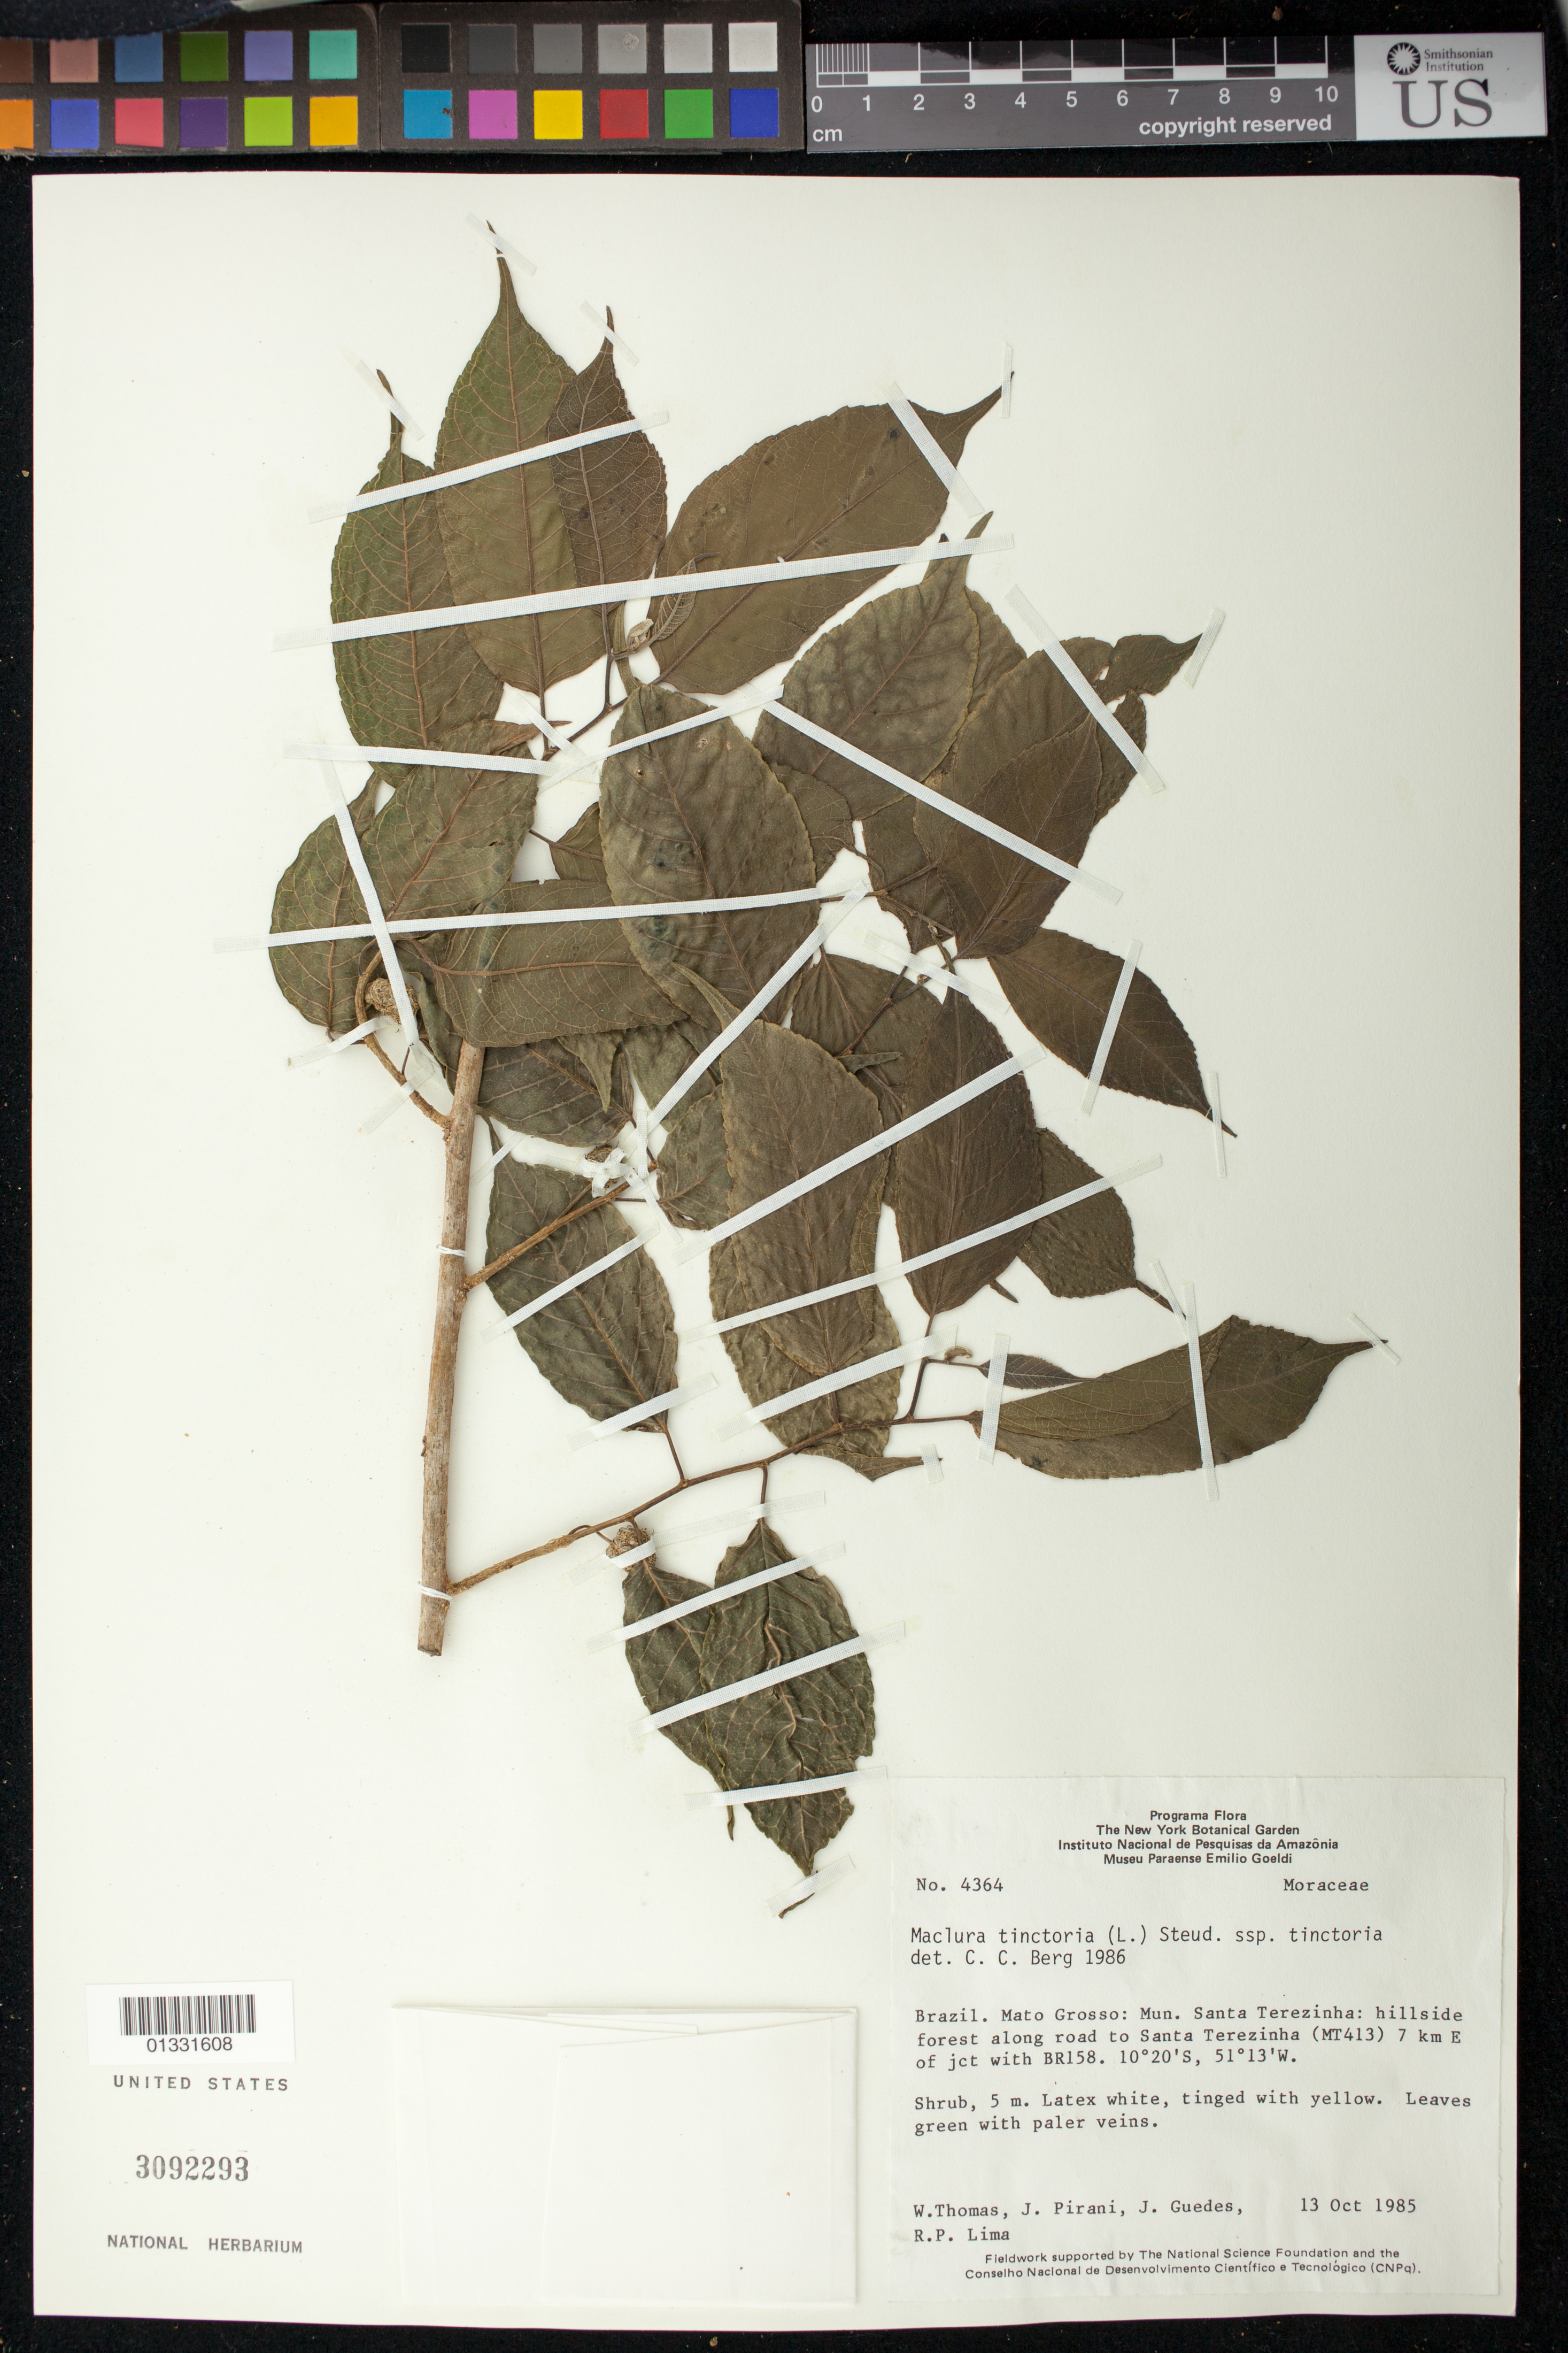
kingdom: Plantae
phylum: Tracheophyta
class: Magnoliopsida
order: Rosales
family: Moraceae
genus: Maclura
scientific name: Maclura tinctoria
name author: (L.) D. Don ex Steud.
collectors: W. Thomas, J. R. Pirani, J. Guedes & R. P. Lima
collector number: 4364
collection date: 1985-10-13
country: Brazil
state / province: Mato Grosso do Sul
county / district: Itaporã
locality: hillside forest along road to Santa Terezinha (MT413) 7km E of jct with BR158.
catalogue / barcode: US 3092293